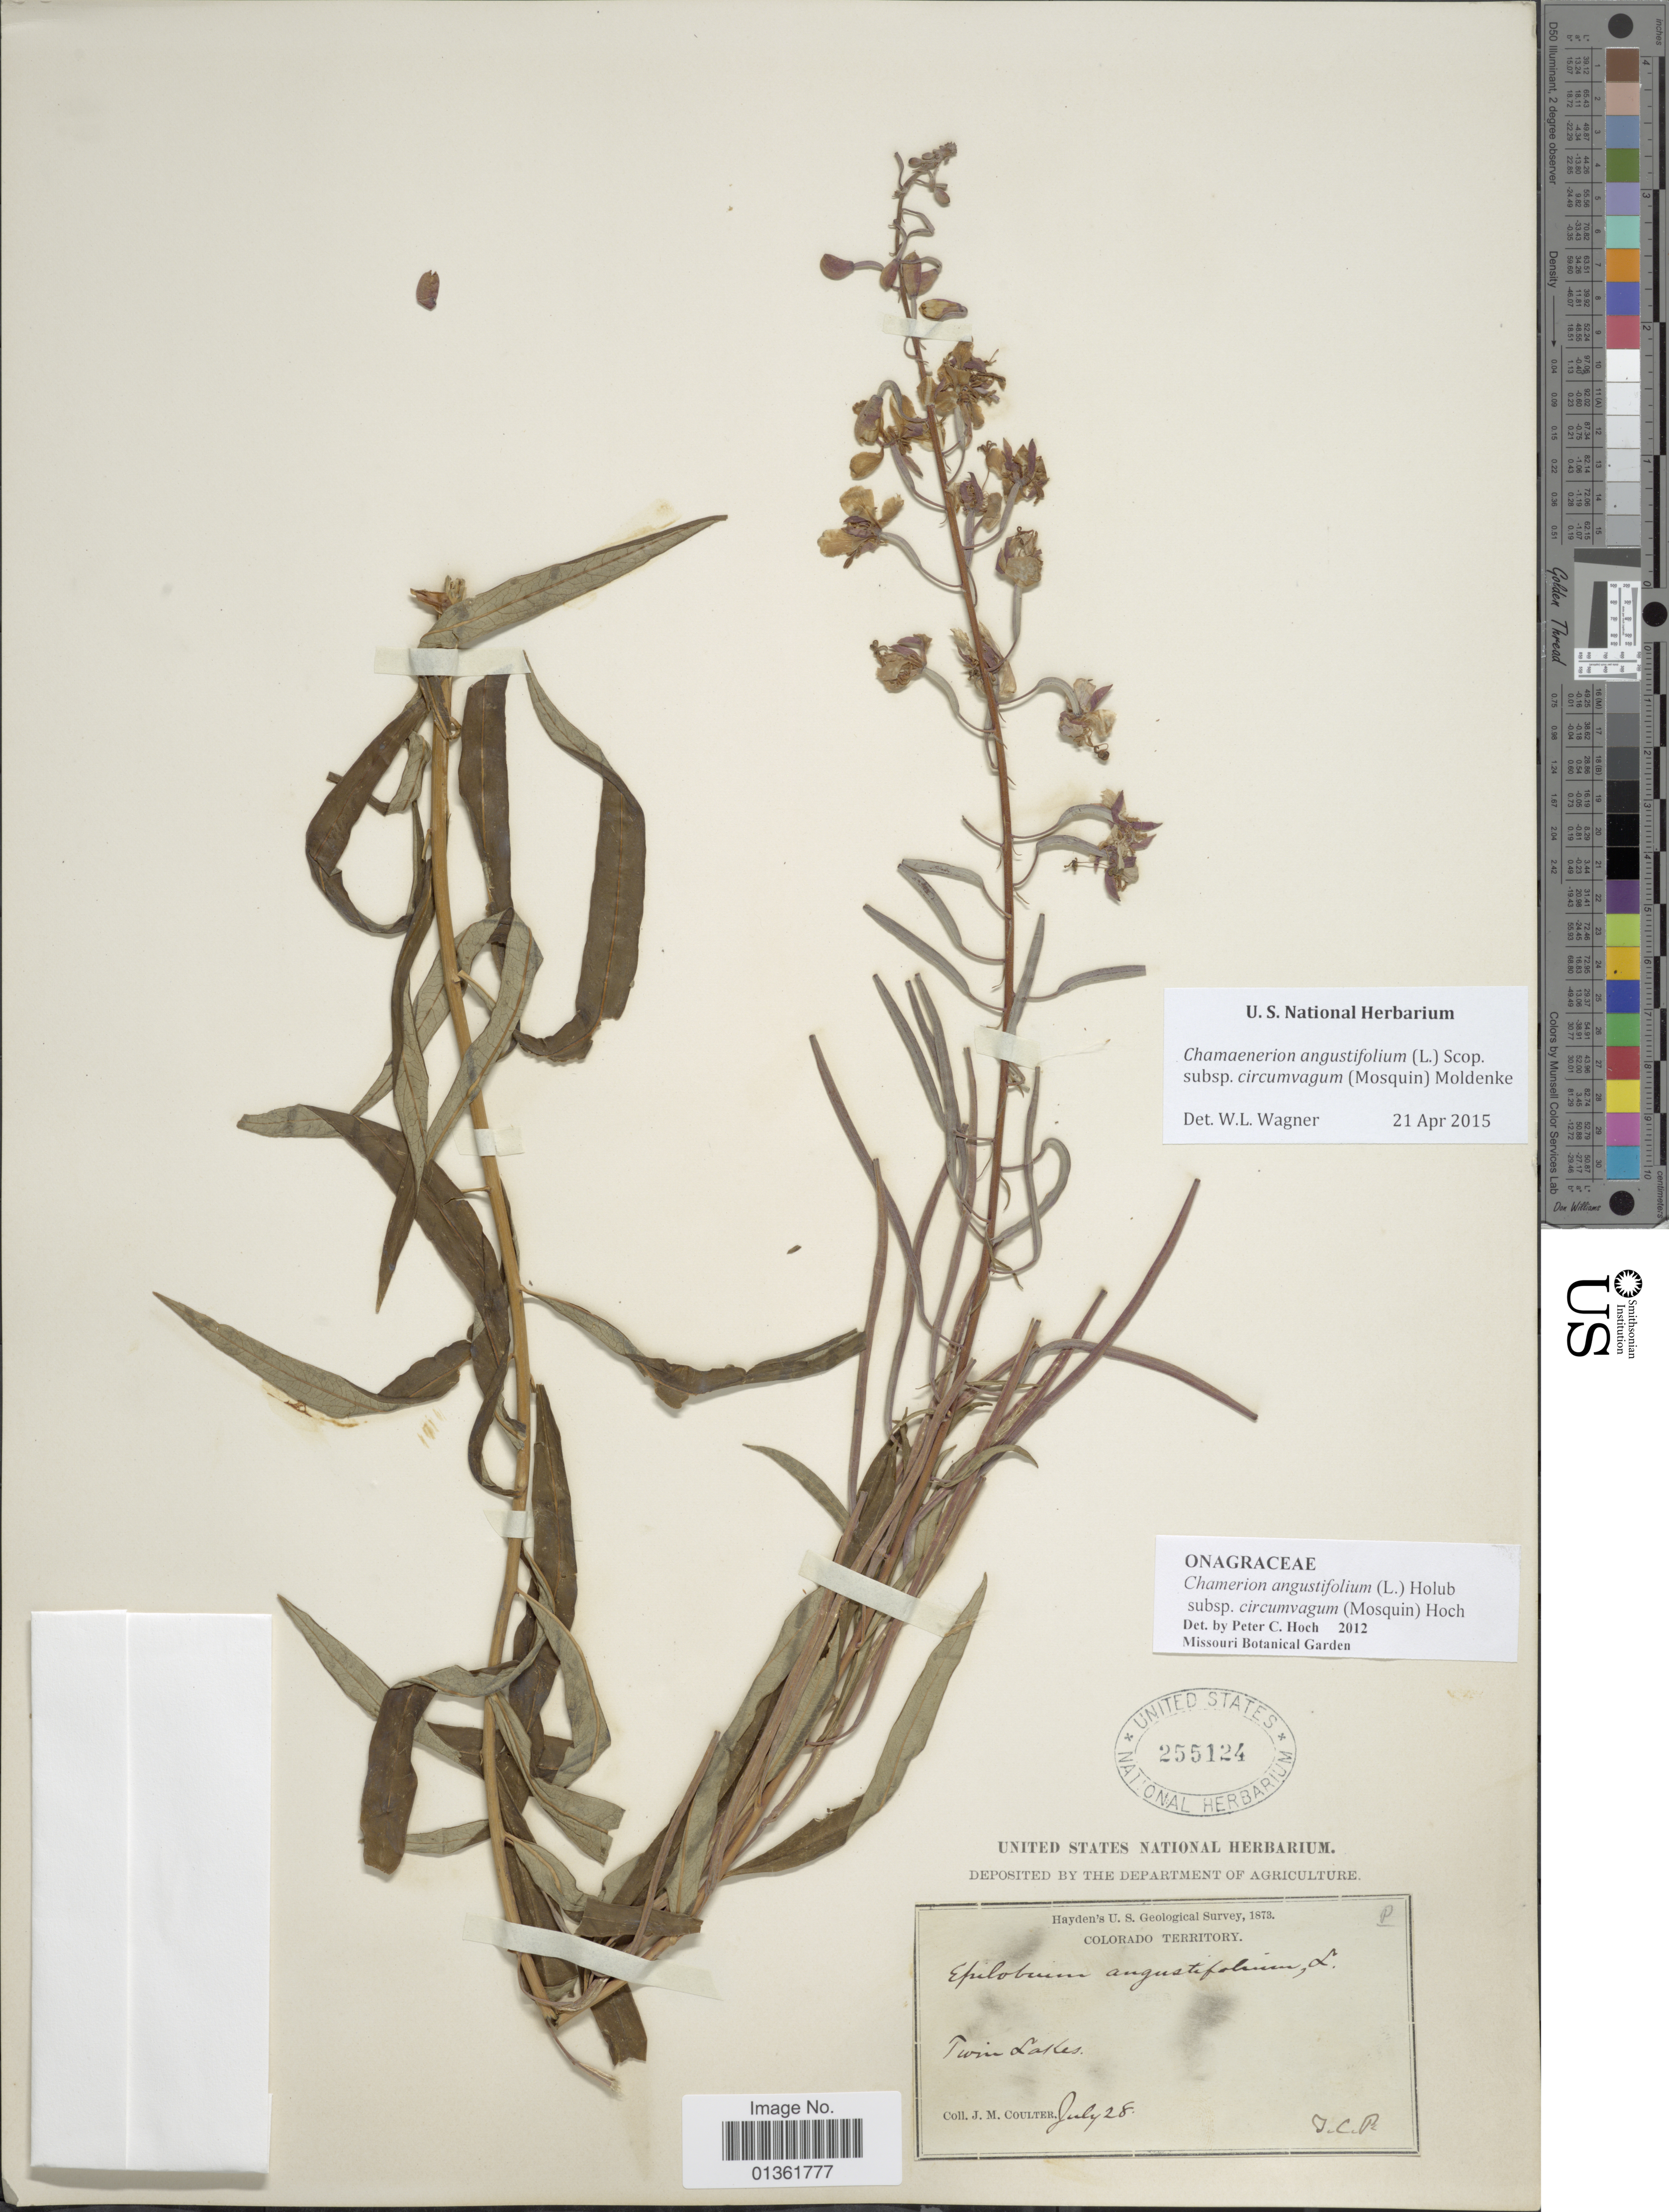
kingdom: Plantae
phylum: Tracheophyta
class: Magnoliopsida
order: Myrtales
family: Onagraceae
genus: Chamaenerion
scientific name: Chamaenerion angustifolium subsp. circumvagum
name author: (Mosquin) Moldenke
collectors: J. M. Coulter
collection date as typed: Transcribed d/m/y: /7/28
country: United States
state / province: Colorado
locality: Twin Lakes.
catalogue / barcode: US 255124